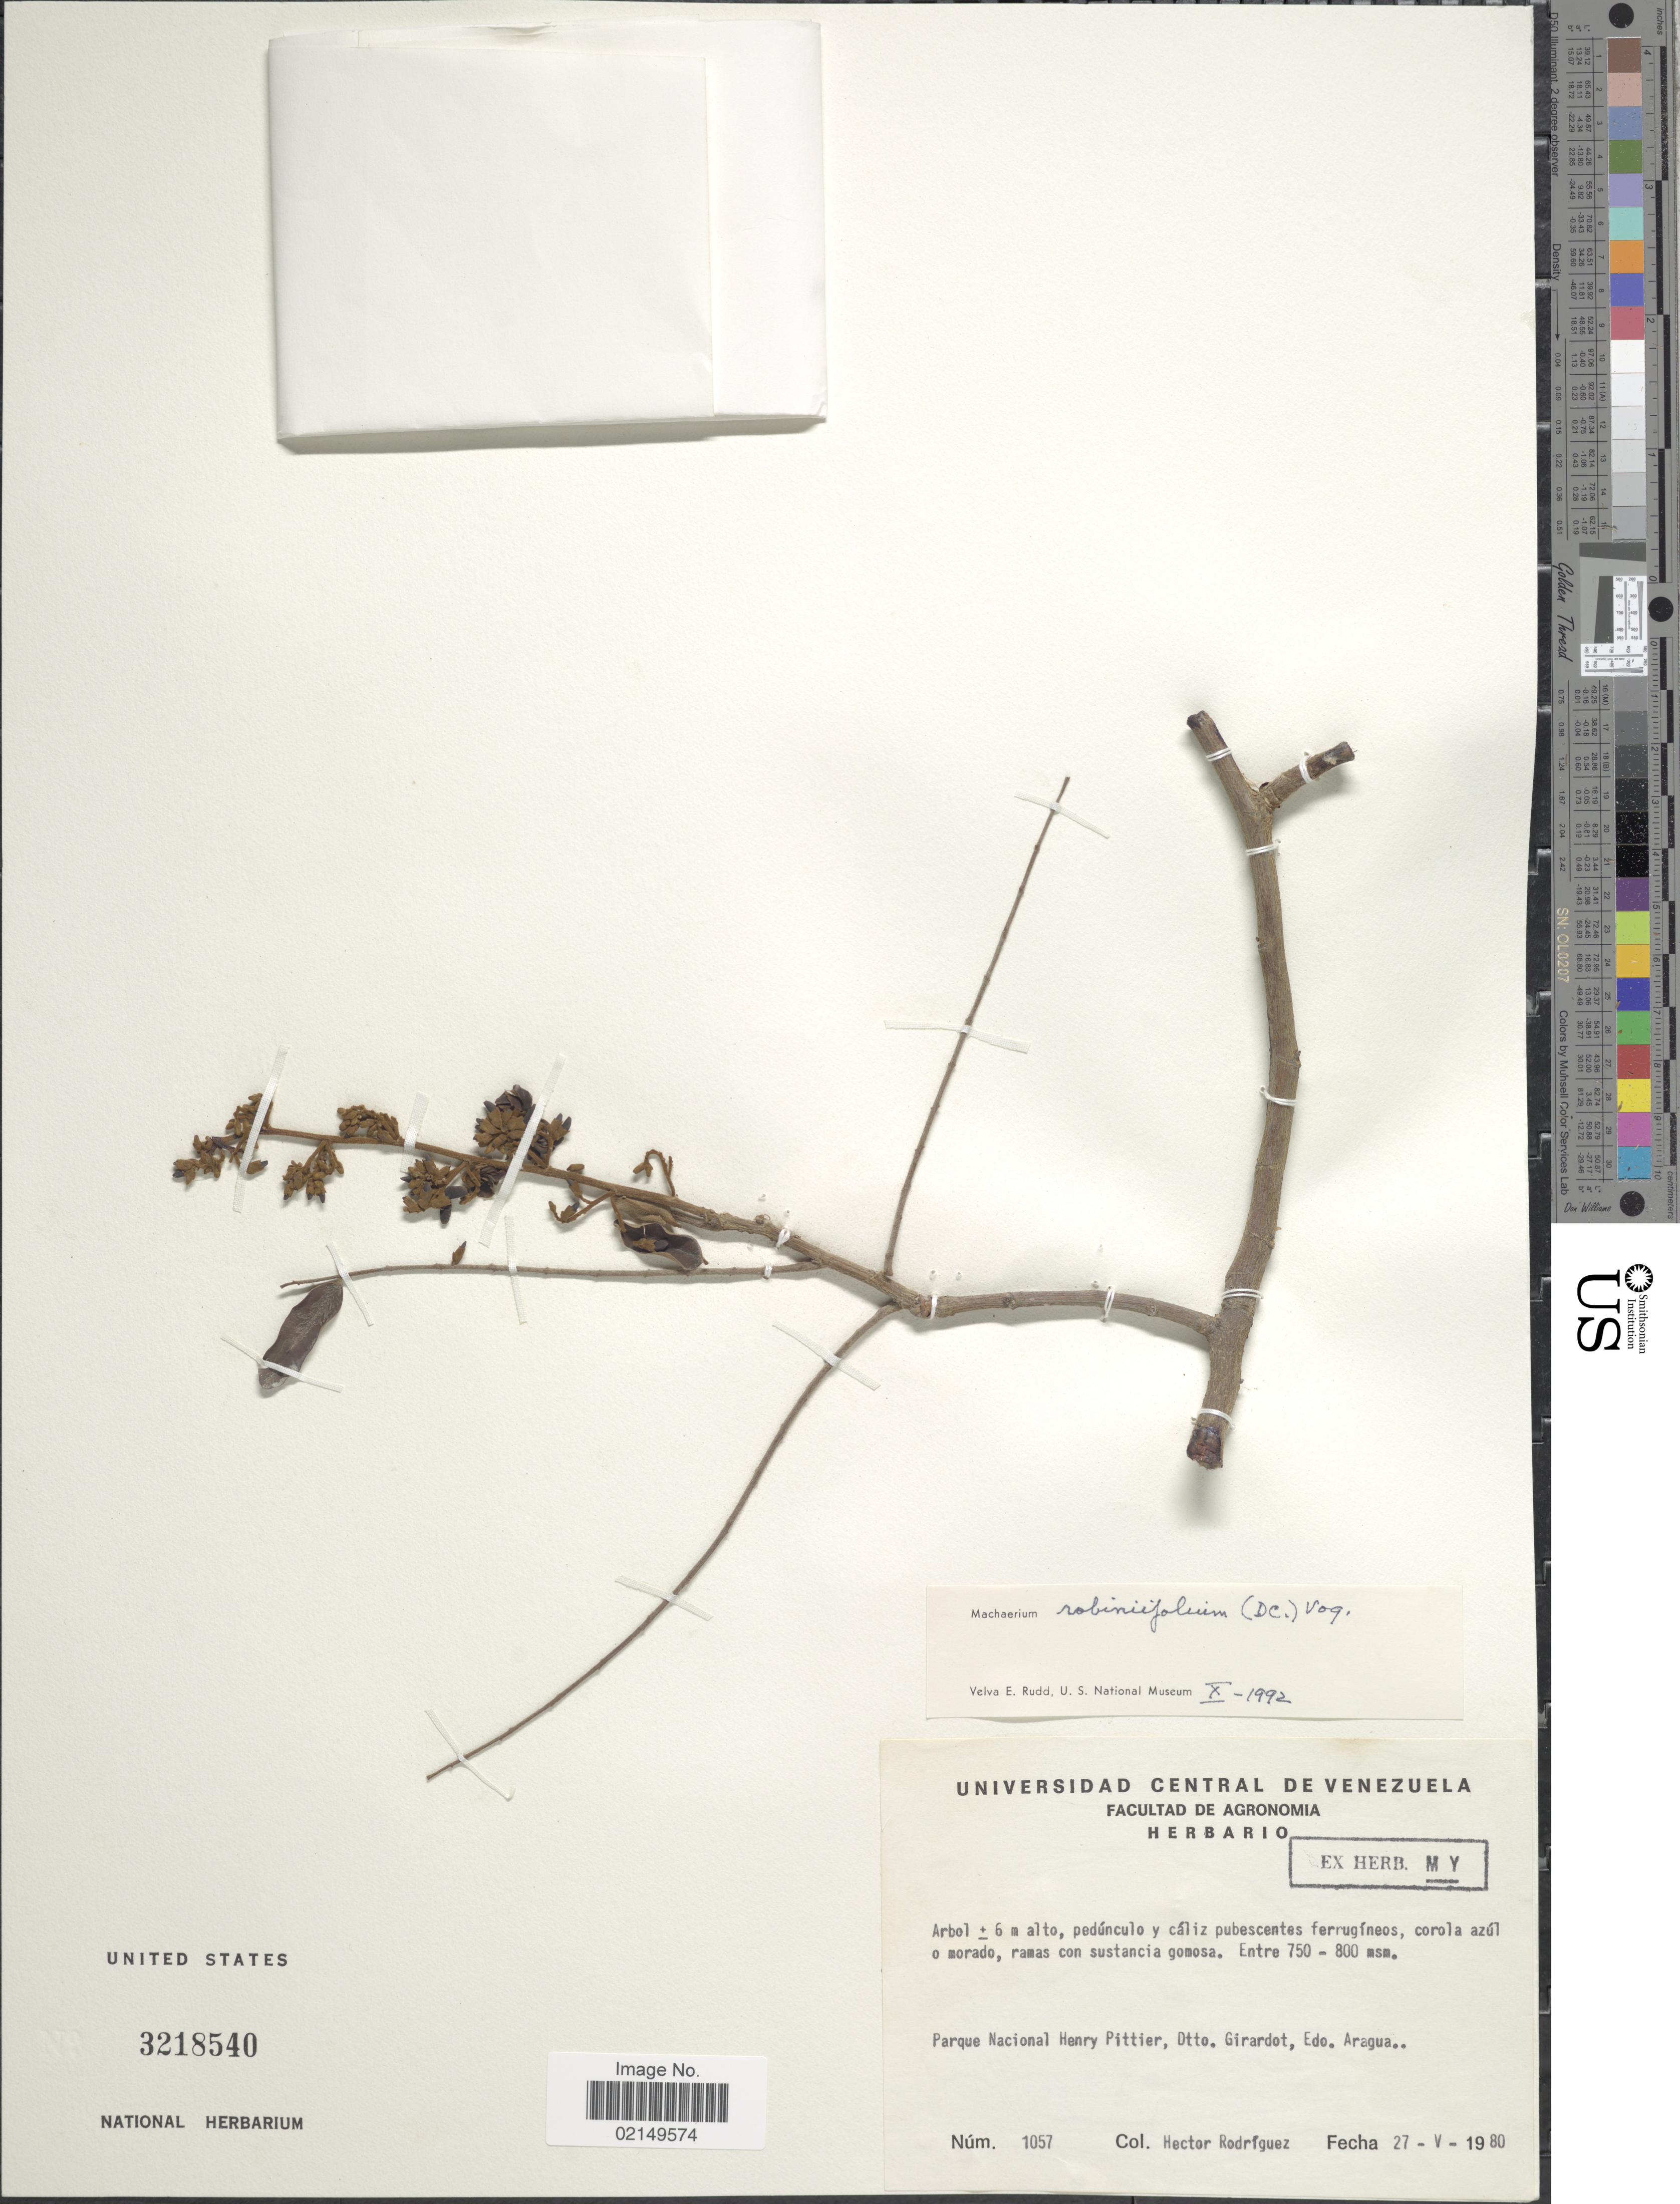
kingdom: Plantae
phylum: Tracheophyta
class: Magnoliopsida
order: Fabales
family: Fabaceae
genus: Machaerium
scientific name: Machaerium robinifolium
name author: (DC.) Vogel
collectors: H. Rodríguez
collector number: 1057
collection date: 1980-05-27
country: Venezuela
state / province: Aragua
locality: Parque Nacional Henry Pittier, Dtto. Girardot, Edo. Aragua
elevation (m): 750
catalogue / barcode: US 3218540